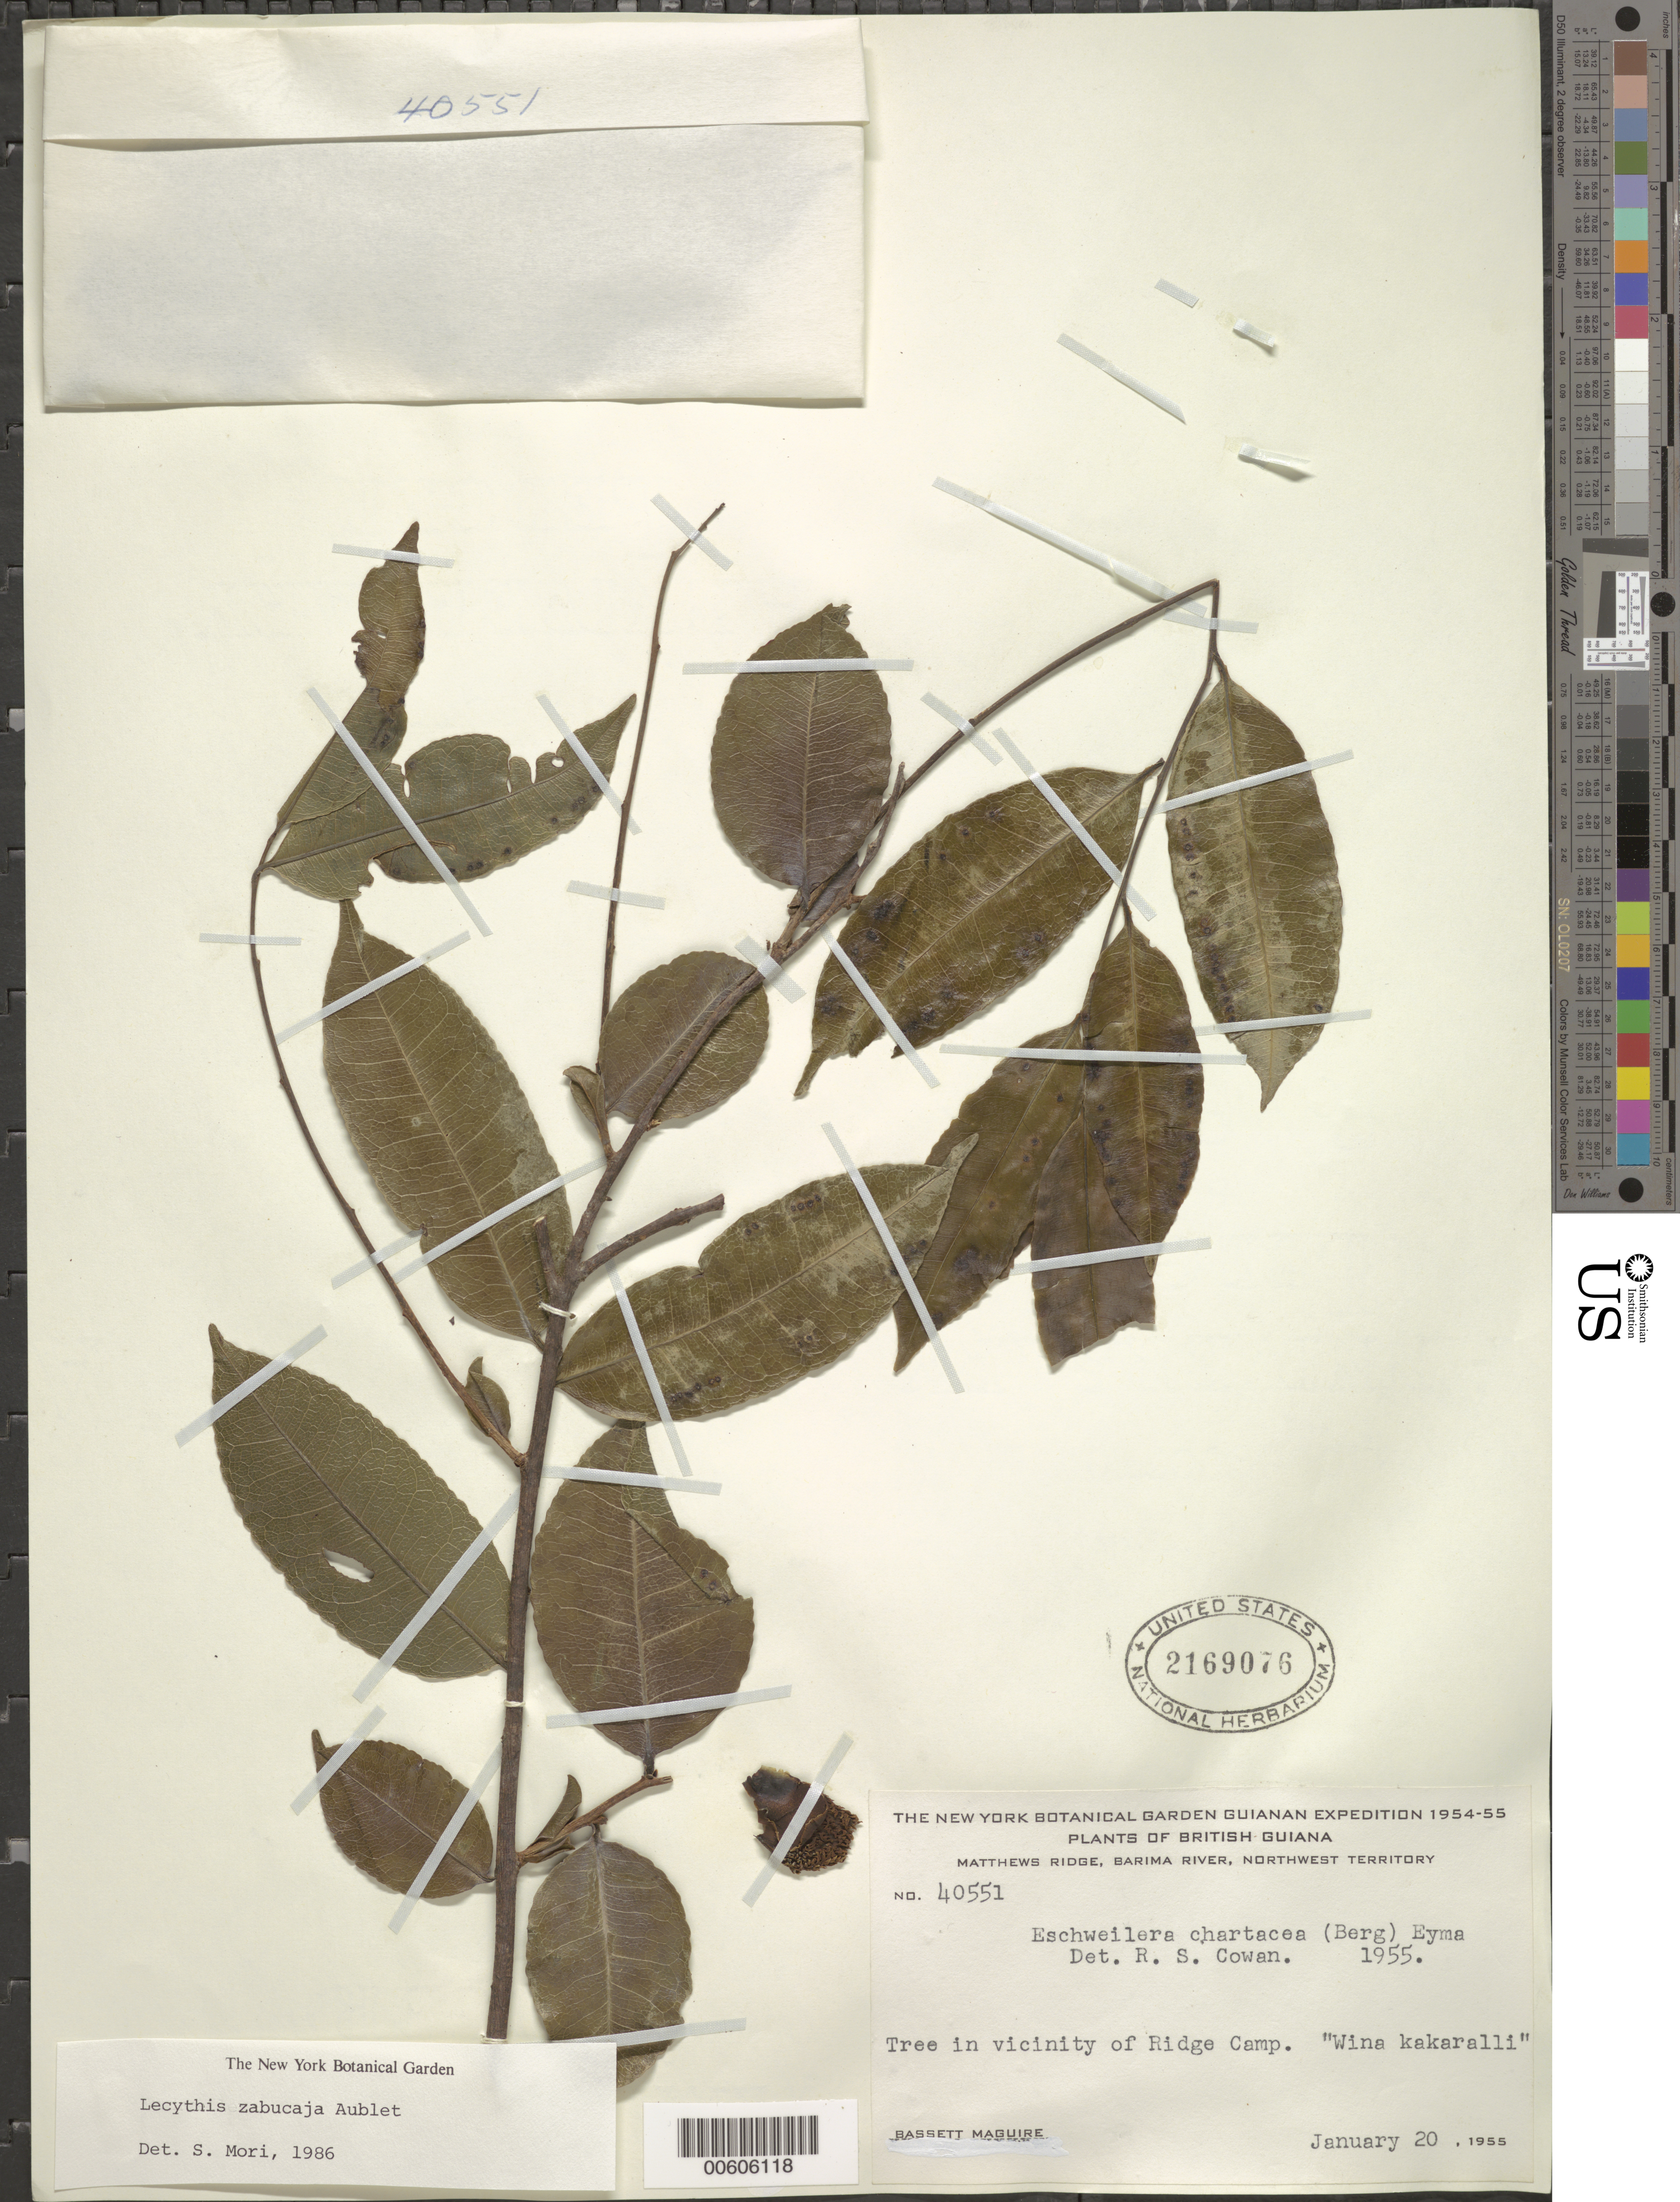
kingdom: Plantae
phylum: Tracheophyta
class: Magnoliopsida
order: Ericales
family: Lecythidaceae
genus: Lecythis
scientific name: Lecythis zabucajo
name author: Aubl.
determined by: Mori, Scott A.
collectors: B. Maguire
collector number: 40551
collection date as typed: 20-Jan-55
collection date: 1955-01-20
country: Guyana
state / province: Barima-Waini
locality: Barima R., Matthews Ridge, vic. of Ridge Camp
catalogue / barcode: US 2169076